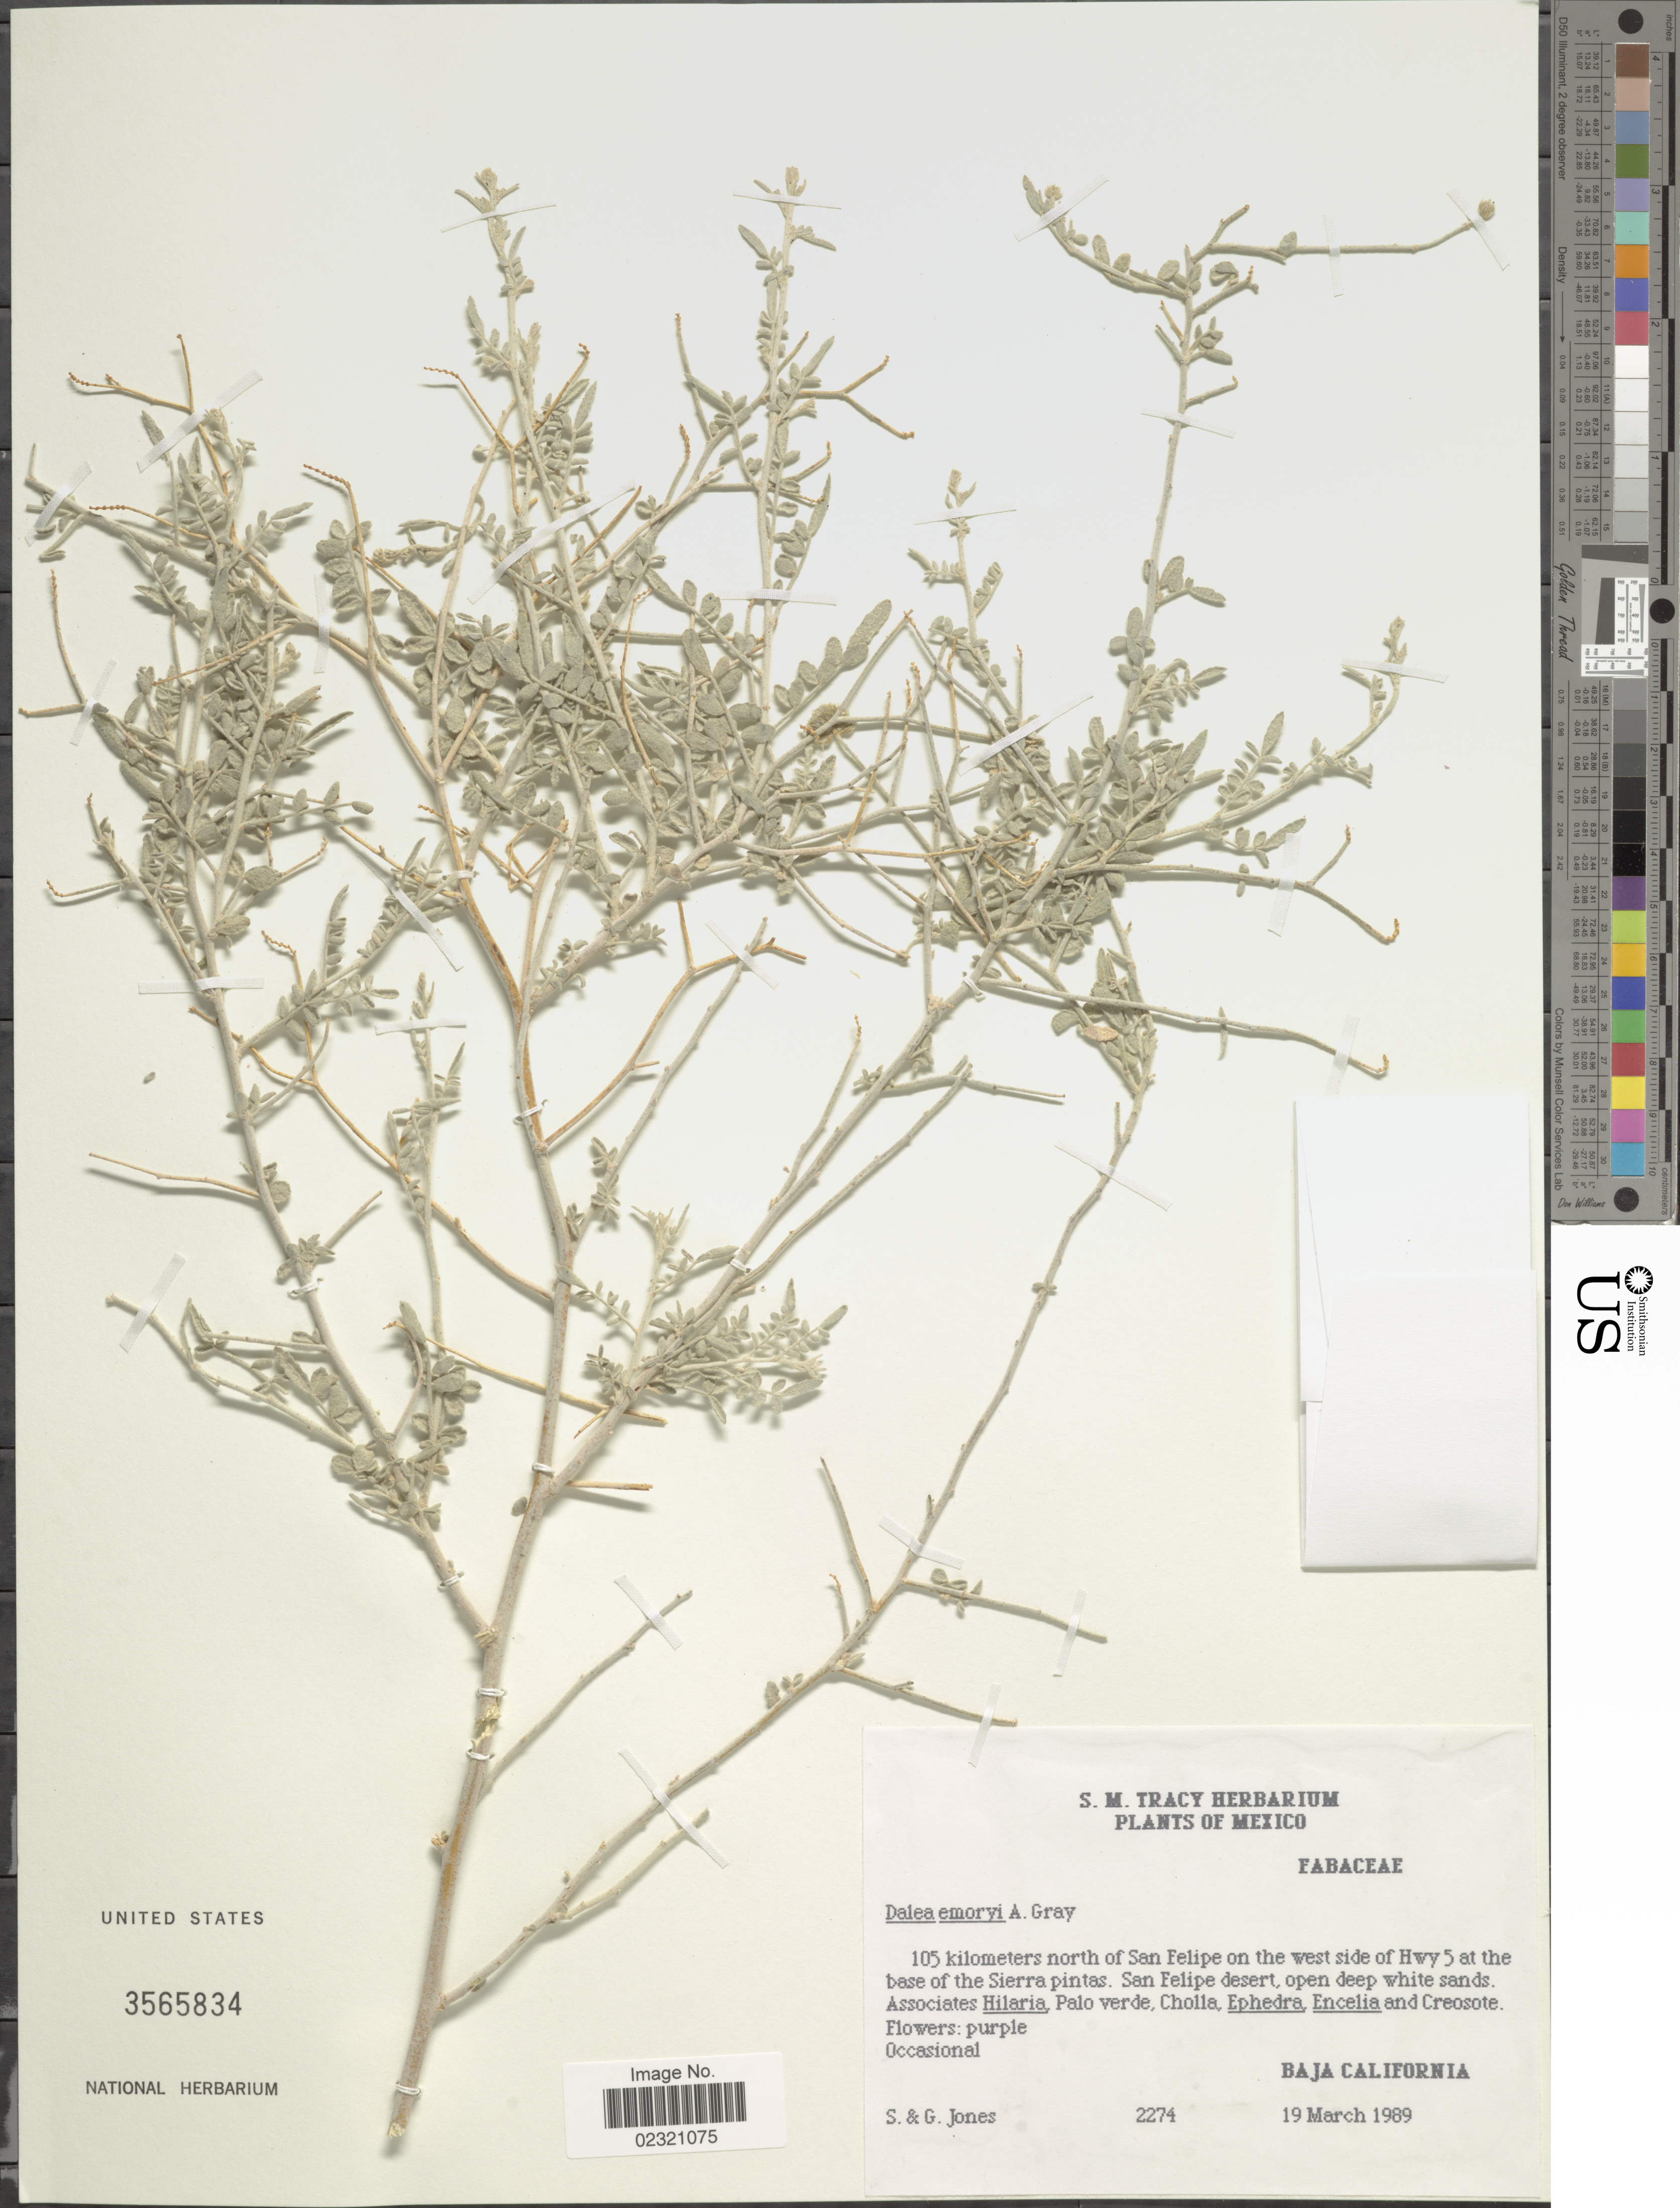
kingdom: Plantae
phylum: Tracheophyta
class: Magnoliopsida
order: Fabales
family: Fabaceae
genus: Psorothamnus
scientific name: Psorothamnus emoryi var. emoryi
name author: (A. Gray) Rydb.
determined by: Strong, M. T., (US), Smithsonian Institution - National Museum of Natural History (UNITED STATES)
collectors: S. Jones & G. Jones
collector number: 2274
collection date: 1989-03-19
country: Mexico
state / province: Baja California Norte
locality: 105 kilometers north of San Felipe on the west side of Hwy 5 at the base of the Sierra pintas, San Felipe desert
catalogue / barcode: US 3565834